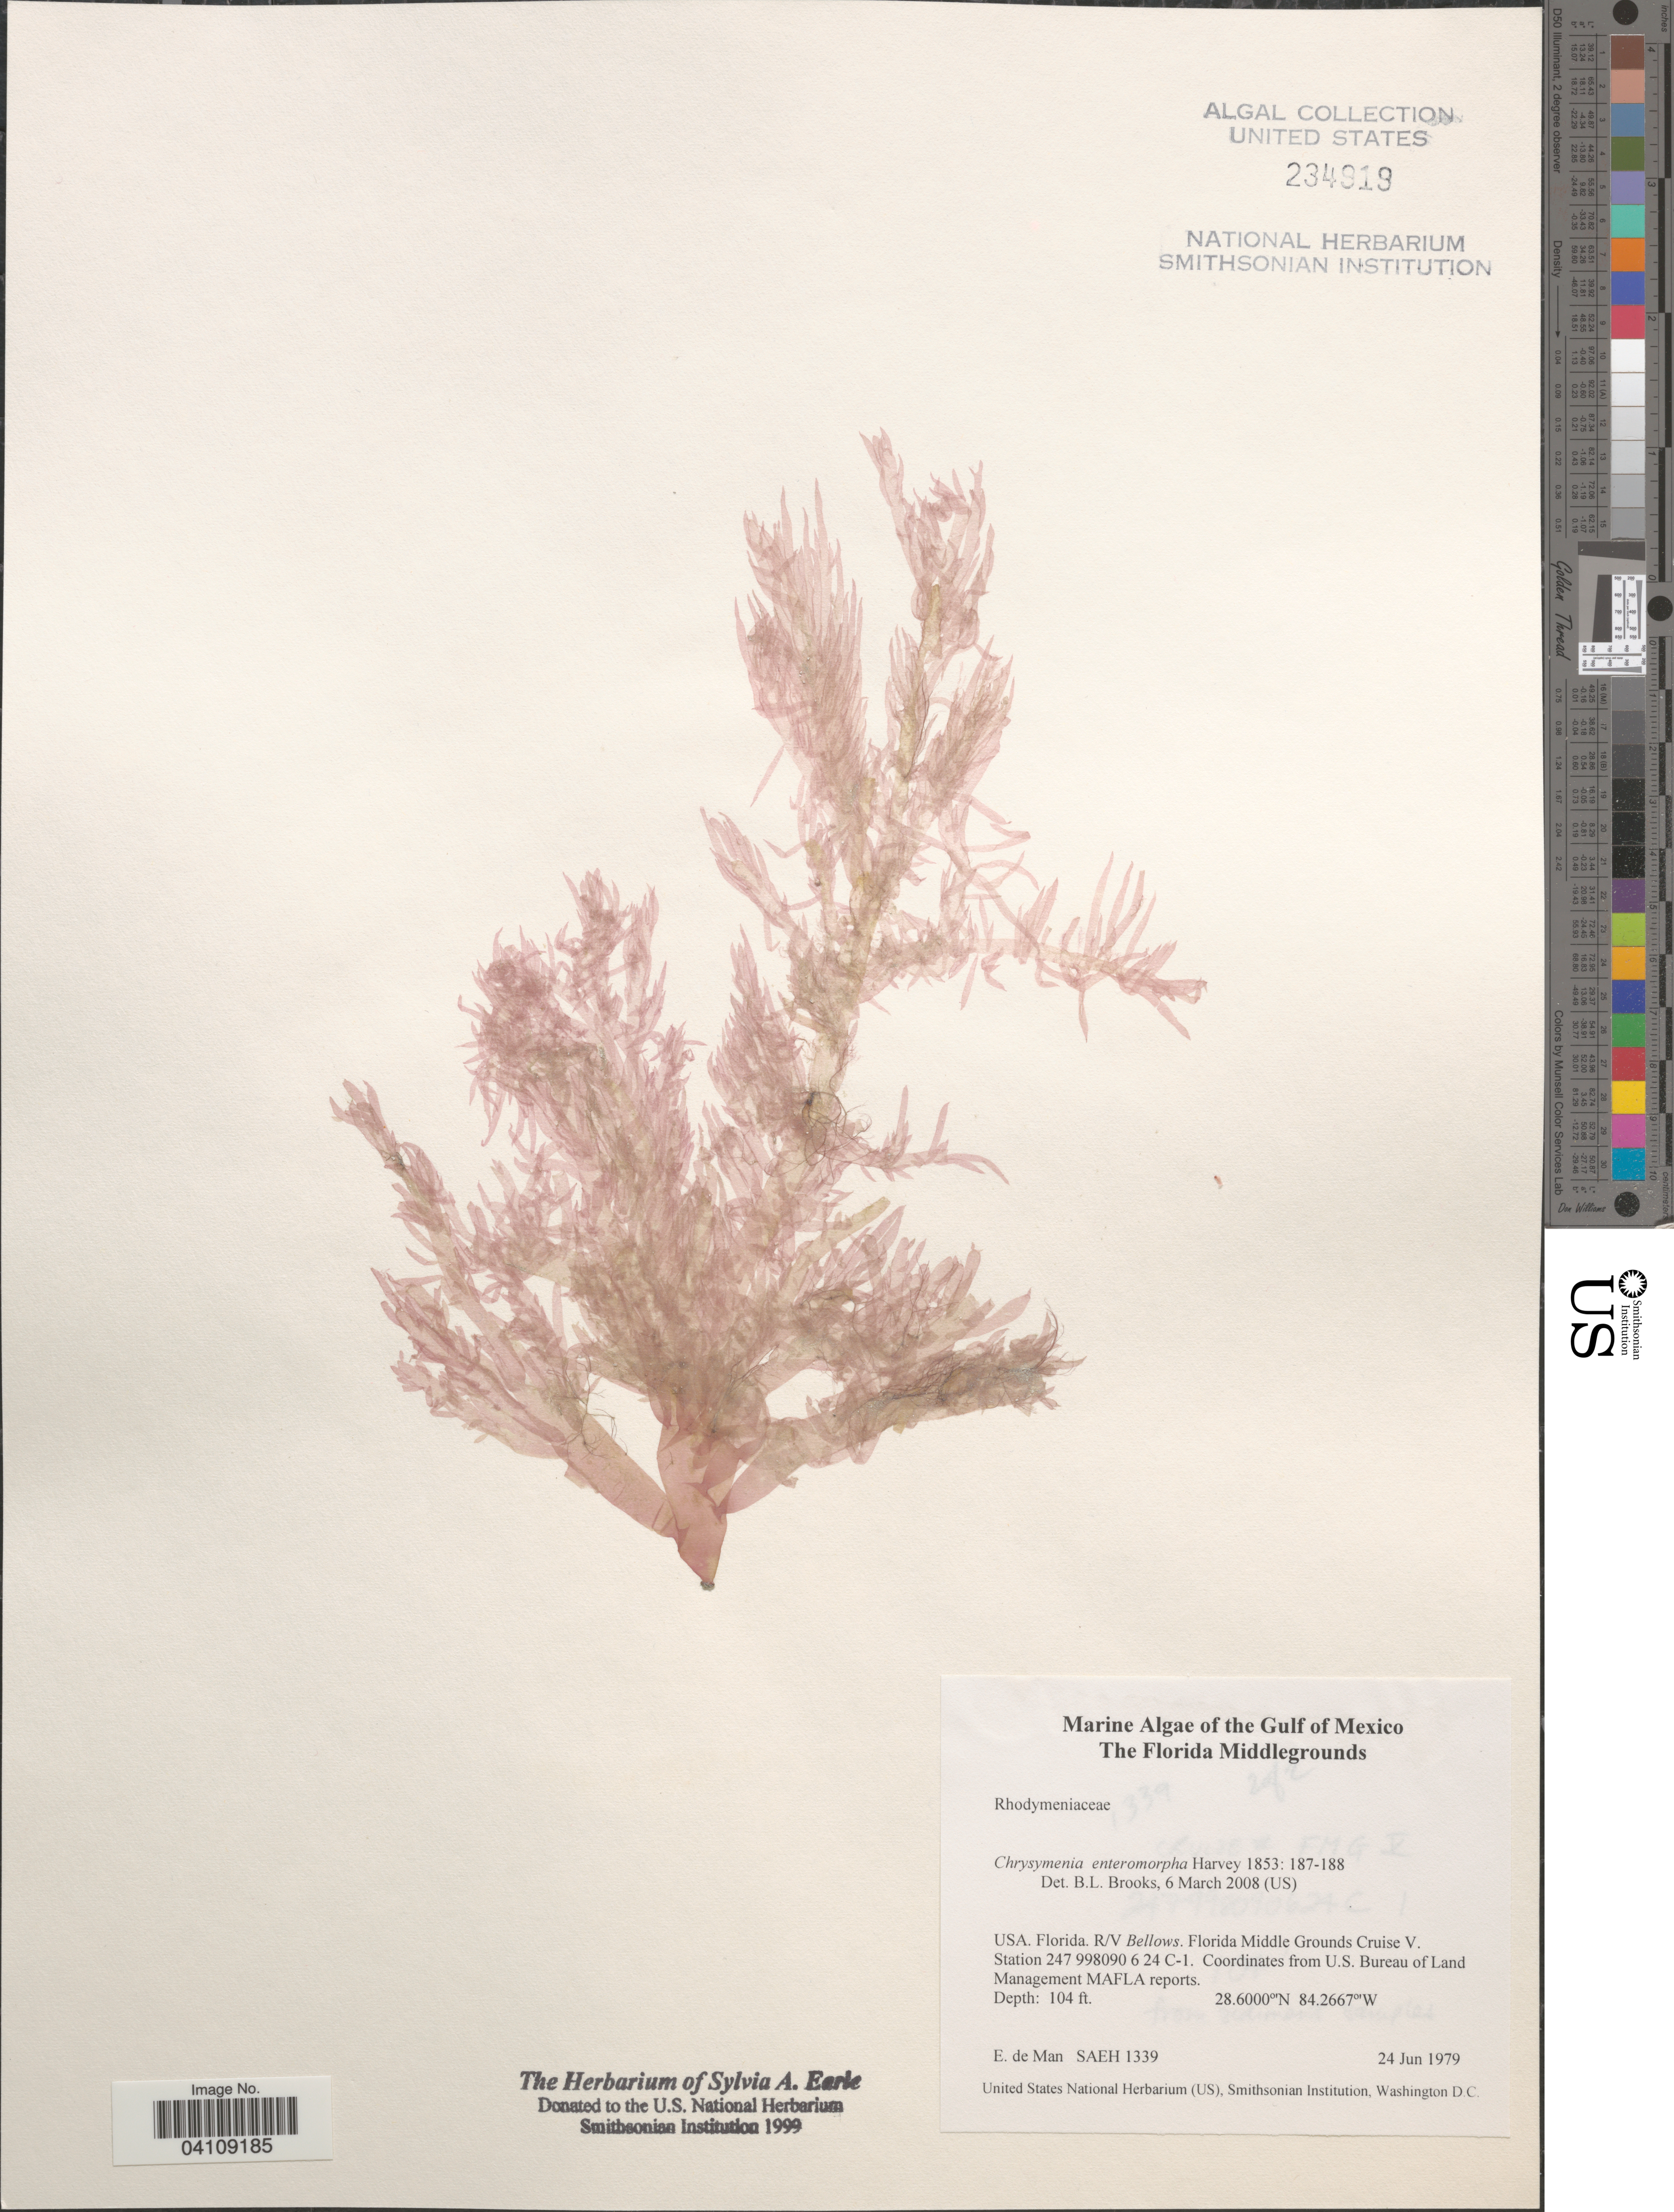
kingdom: Plantae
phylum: Rhodophyta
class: Florideophyceae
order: Rhodymeniales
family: Rhodymeniaceae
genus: Botryocladia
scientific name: Botryocladia enteromorpha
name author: (Harv.) W.E. Schmidt et al. in W.E. Schmidt et al.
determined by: Algae name updating Project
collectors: E. de Man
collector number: SAEH 1339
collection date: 1979-06-24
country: United States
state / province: Florida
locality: Gulf of Mexico. The Florida Middlegrounds. Florida. R/V Bellows. Florida Middle Grounds V. Station 247 998090 6 24 C-1.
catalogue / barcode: US 234919